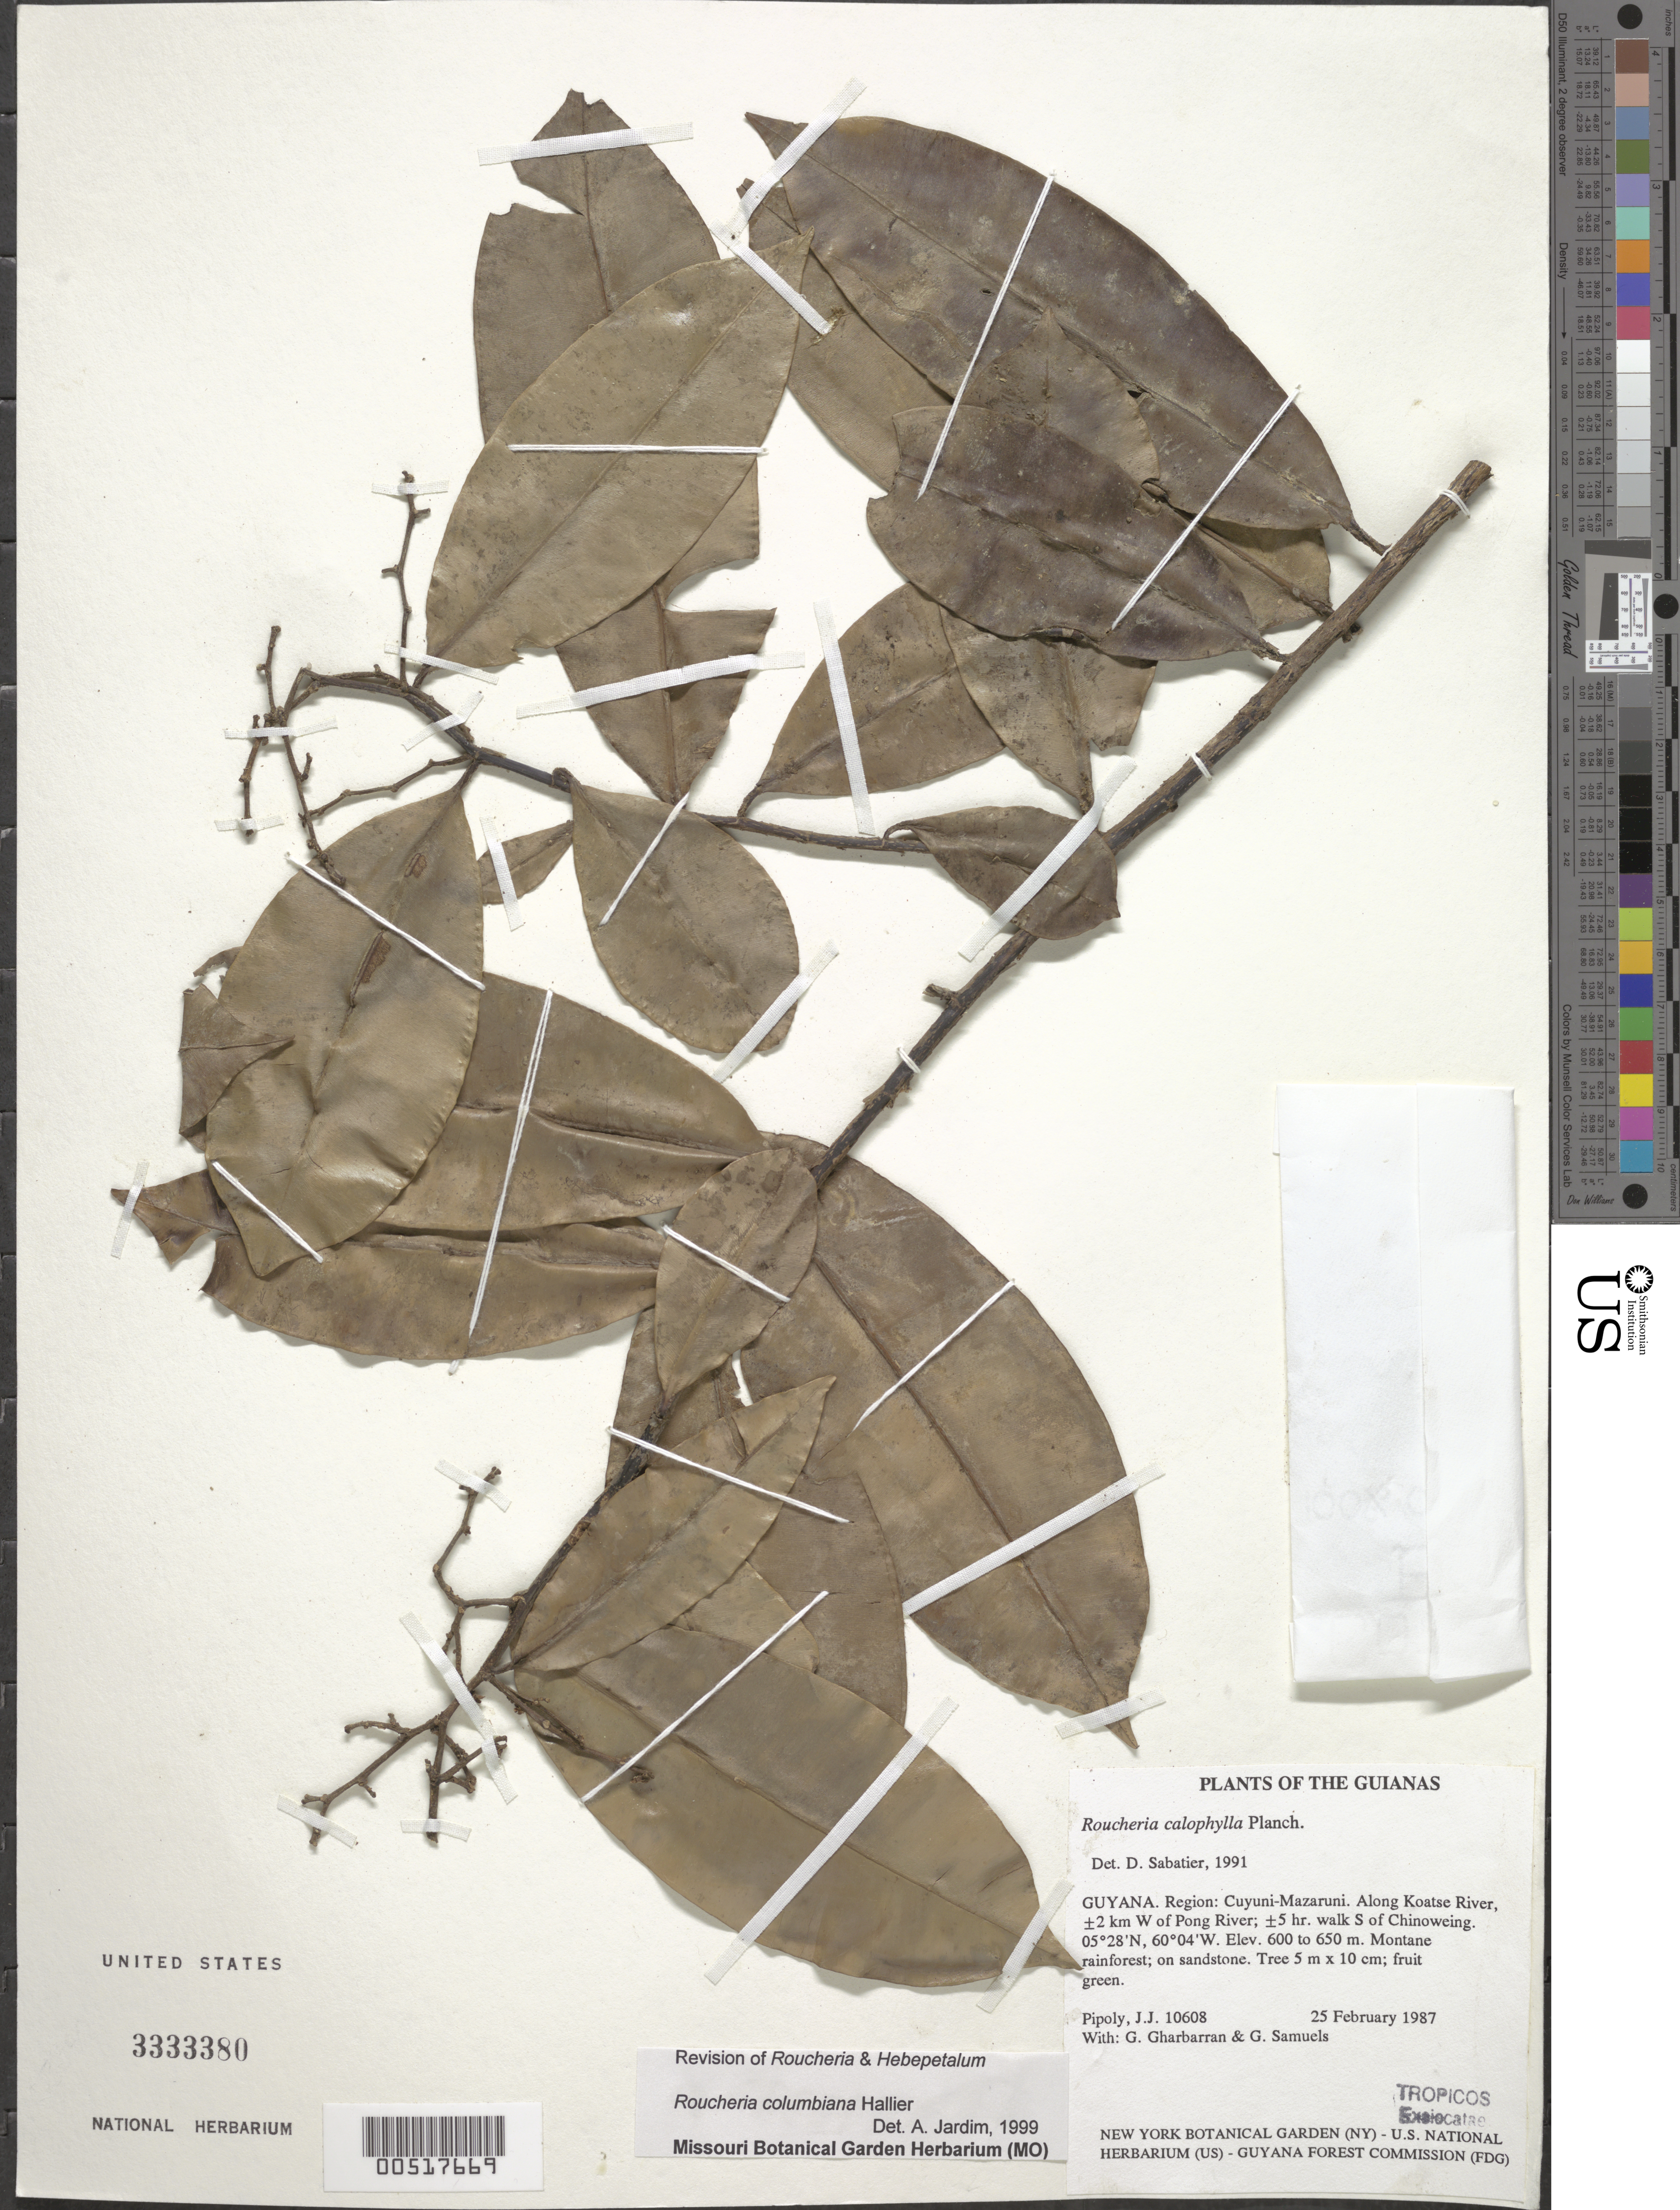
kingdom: Plantae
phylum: Tracheophyta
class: Magnoliopsida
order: Malpighiales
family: Linaceae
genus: Roucheria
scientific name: Roucheria columbiana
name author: Hallier f.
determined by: Jardim, A.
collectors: J. J. Pipoly, G. Gharbarran & G. Samuels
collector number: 10608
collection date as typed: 25 February 1987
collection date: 1987-02-25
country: Guyana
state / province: Cuyuni-Mazaruni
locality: Along Koatse River, ±2 km W of Pong River; ±5 hr. walk S of Chinoweing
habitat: Montane rainforest; on sandstone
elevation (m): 600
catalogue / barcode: US 3333380